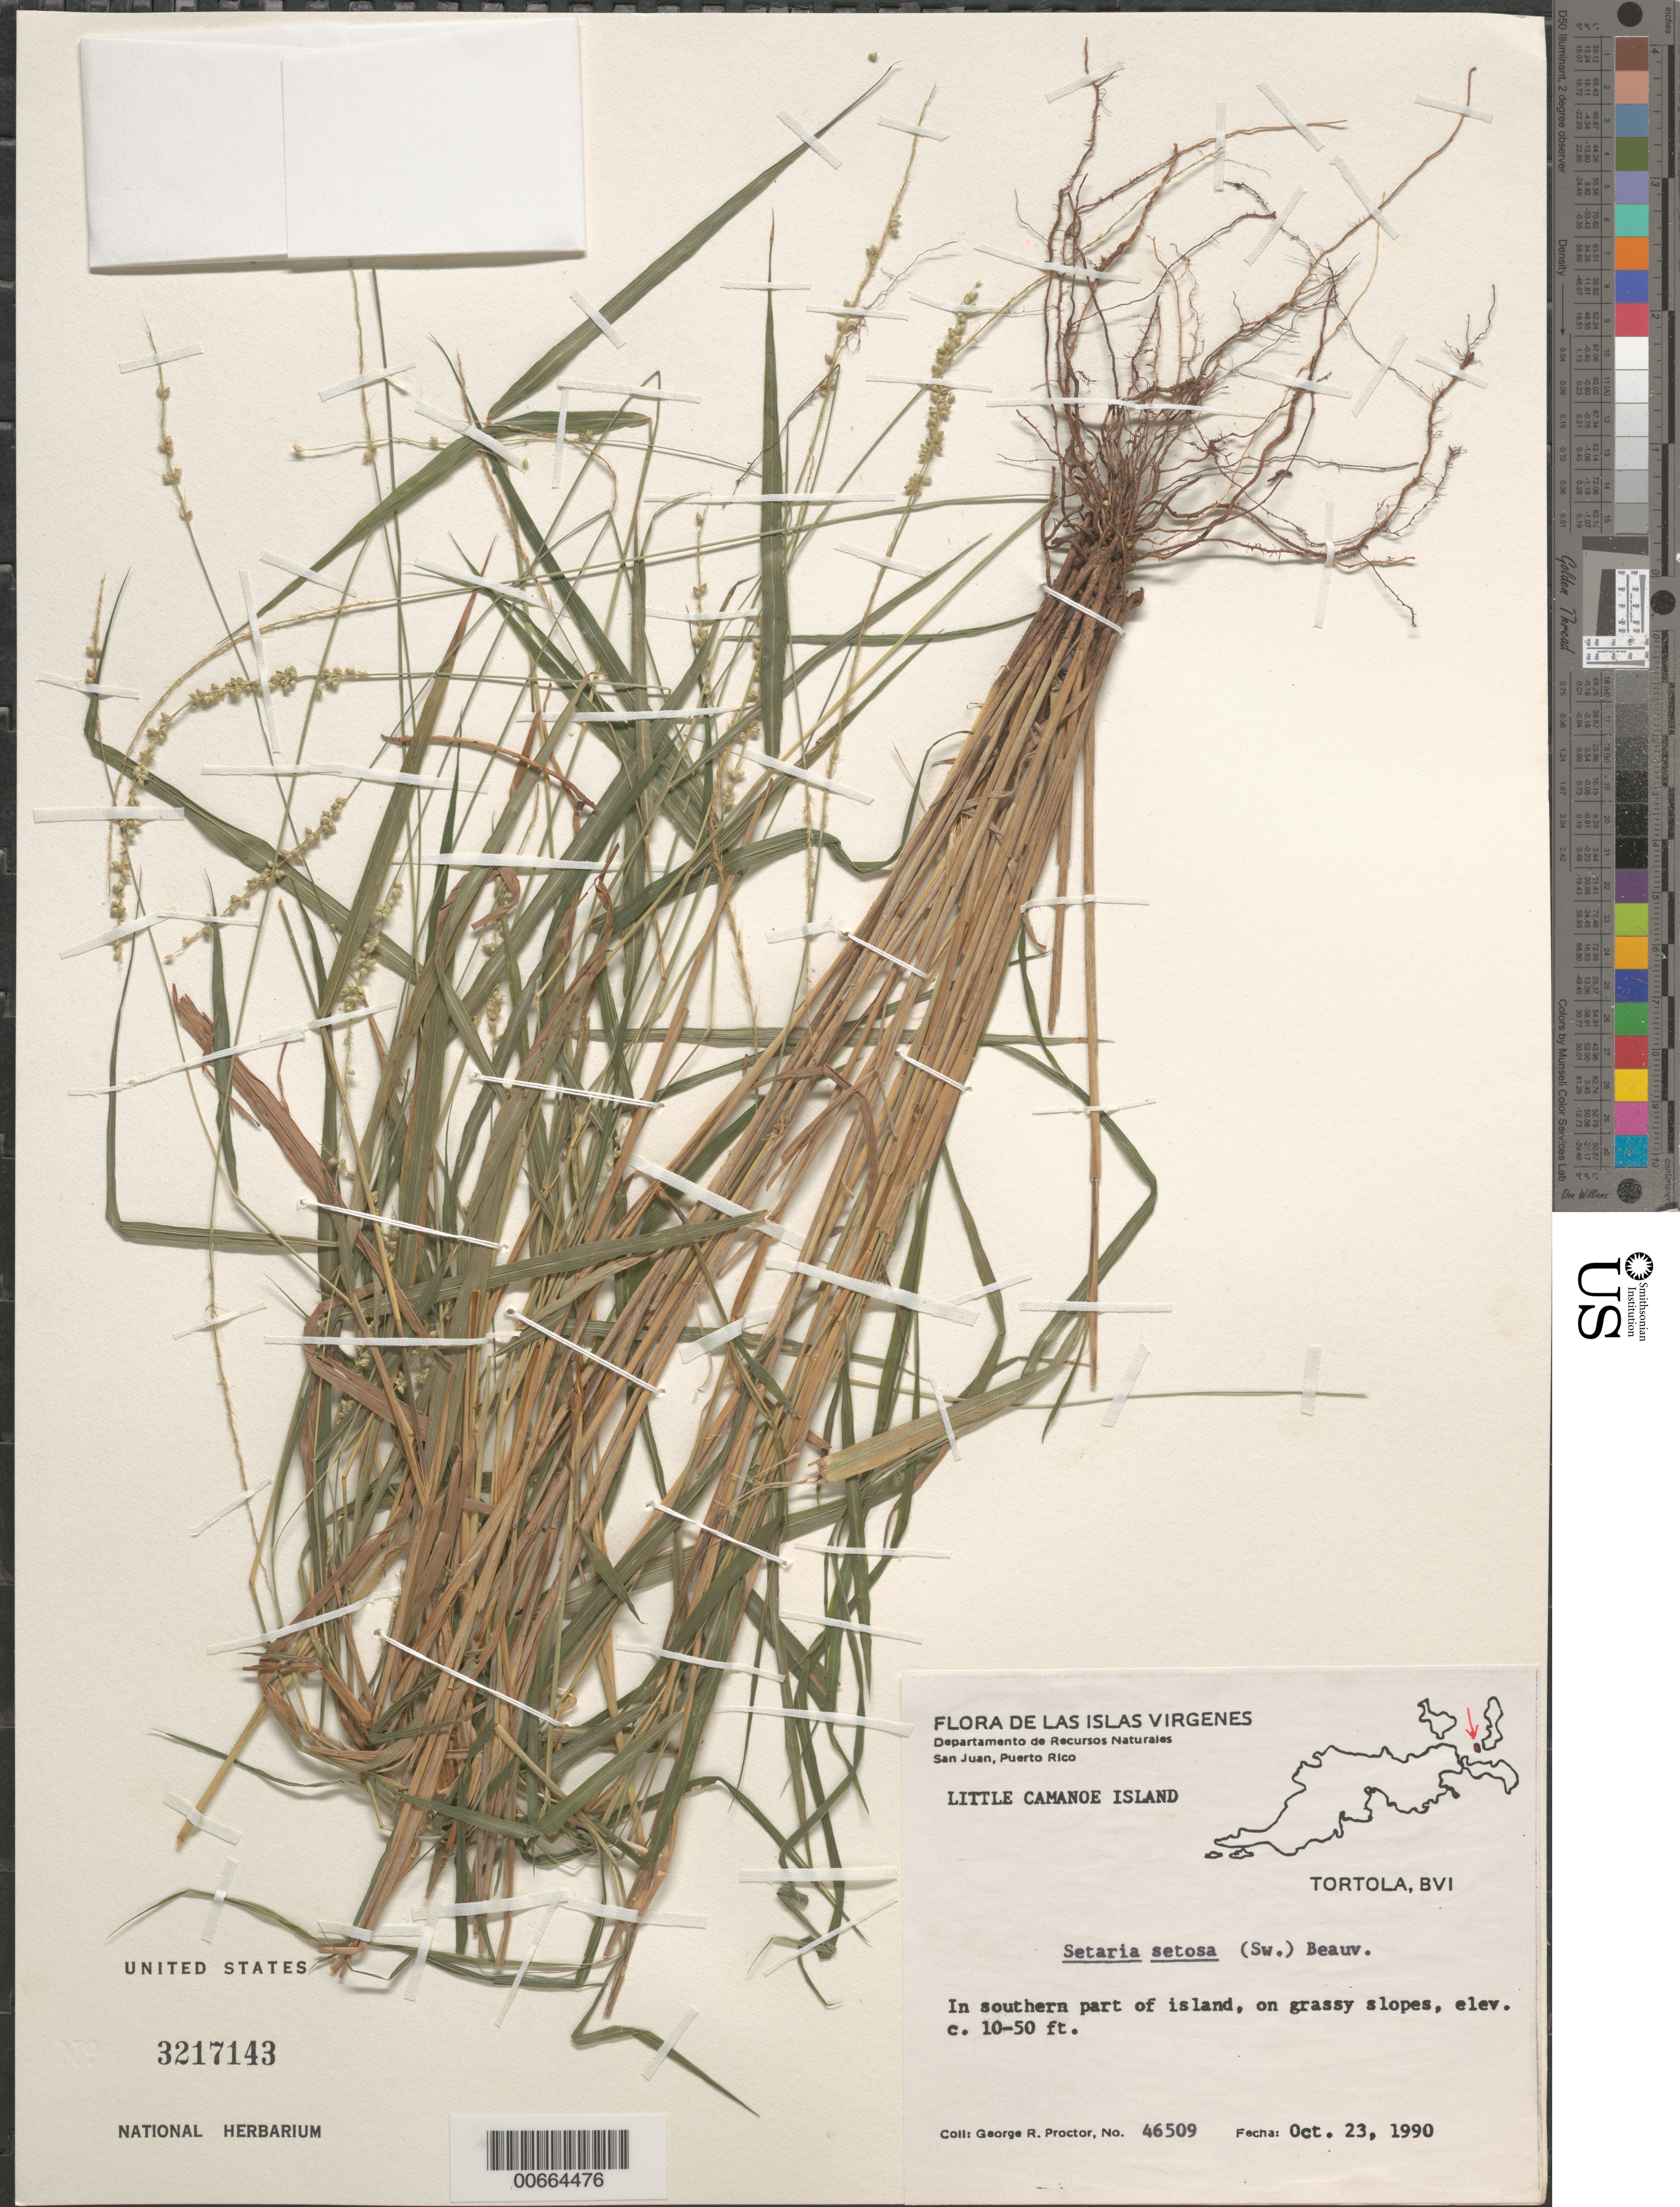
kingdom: Plantae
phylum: Tracheophyta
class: Liliopsida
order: Poales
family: Poaceae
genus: Setaria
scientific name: Setaria setosa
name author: (Sw.) P. Beauv.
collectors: G. R. Proctor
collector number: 46509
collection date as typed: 23 Oct 1990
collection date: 1990-10-23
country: British Virgin Islands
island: Great Camanoe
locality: Great Camanoe Is.; Southern part of island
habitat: Grassy slopes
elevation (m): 3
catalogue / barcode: US 3217143